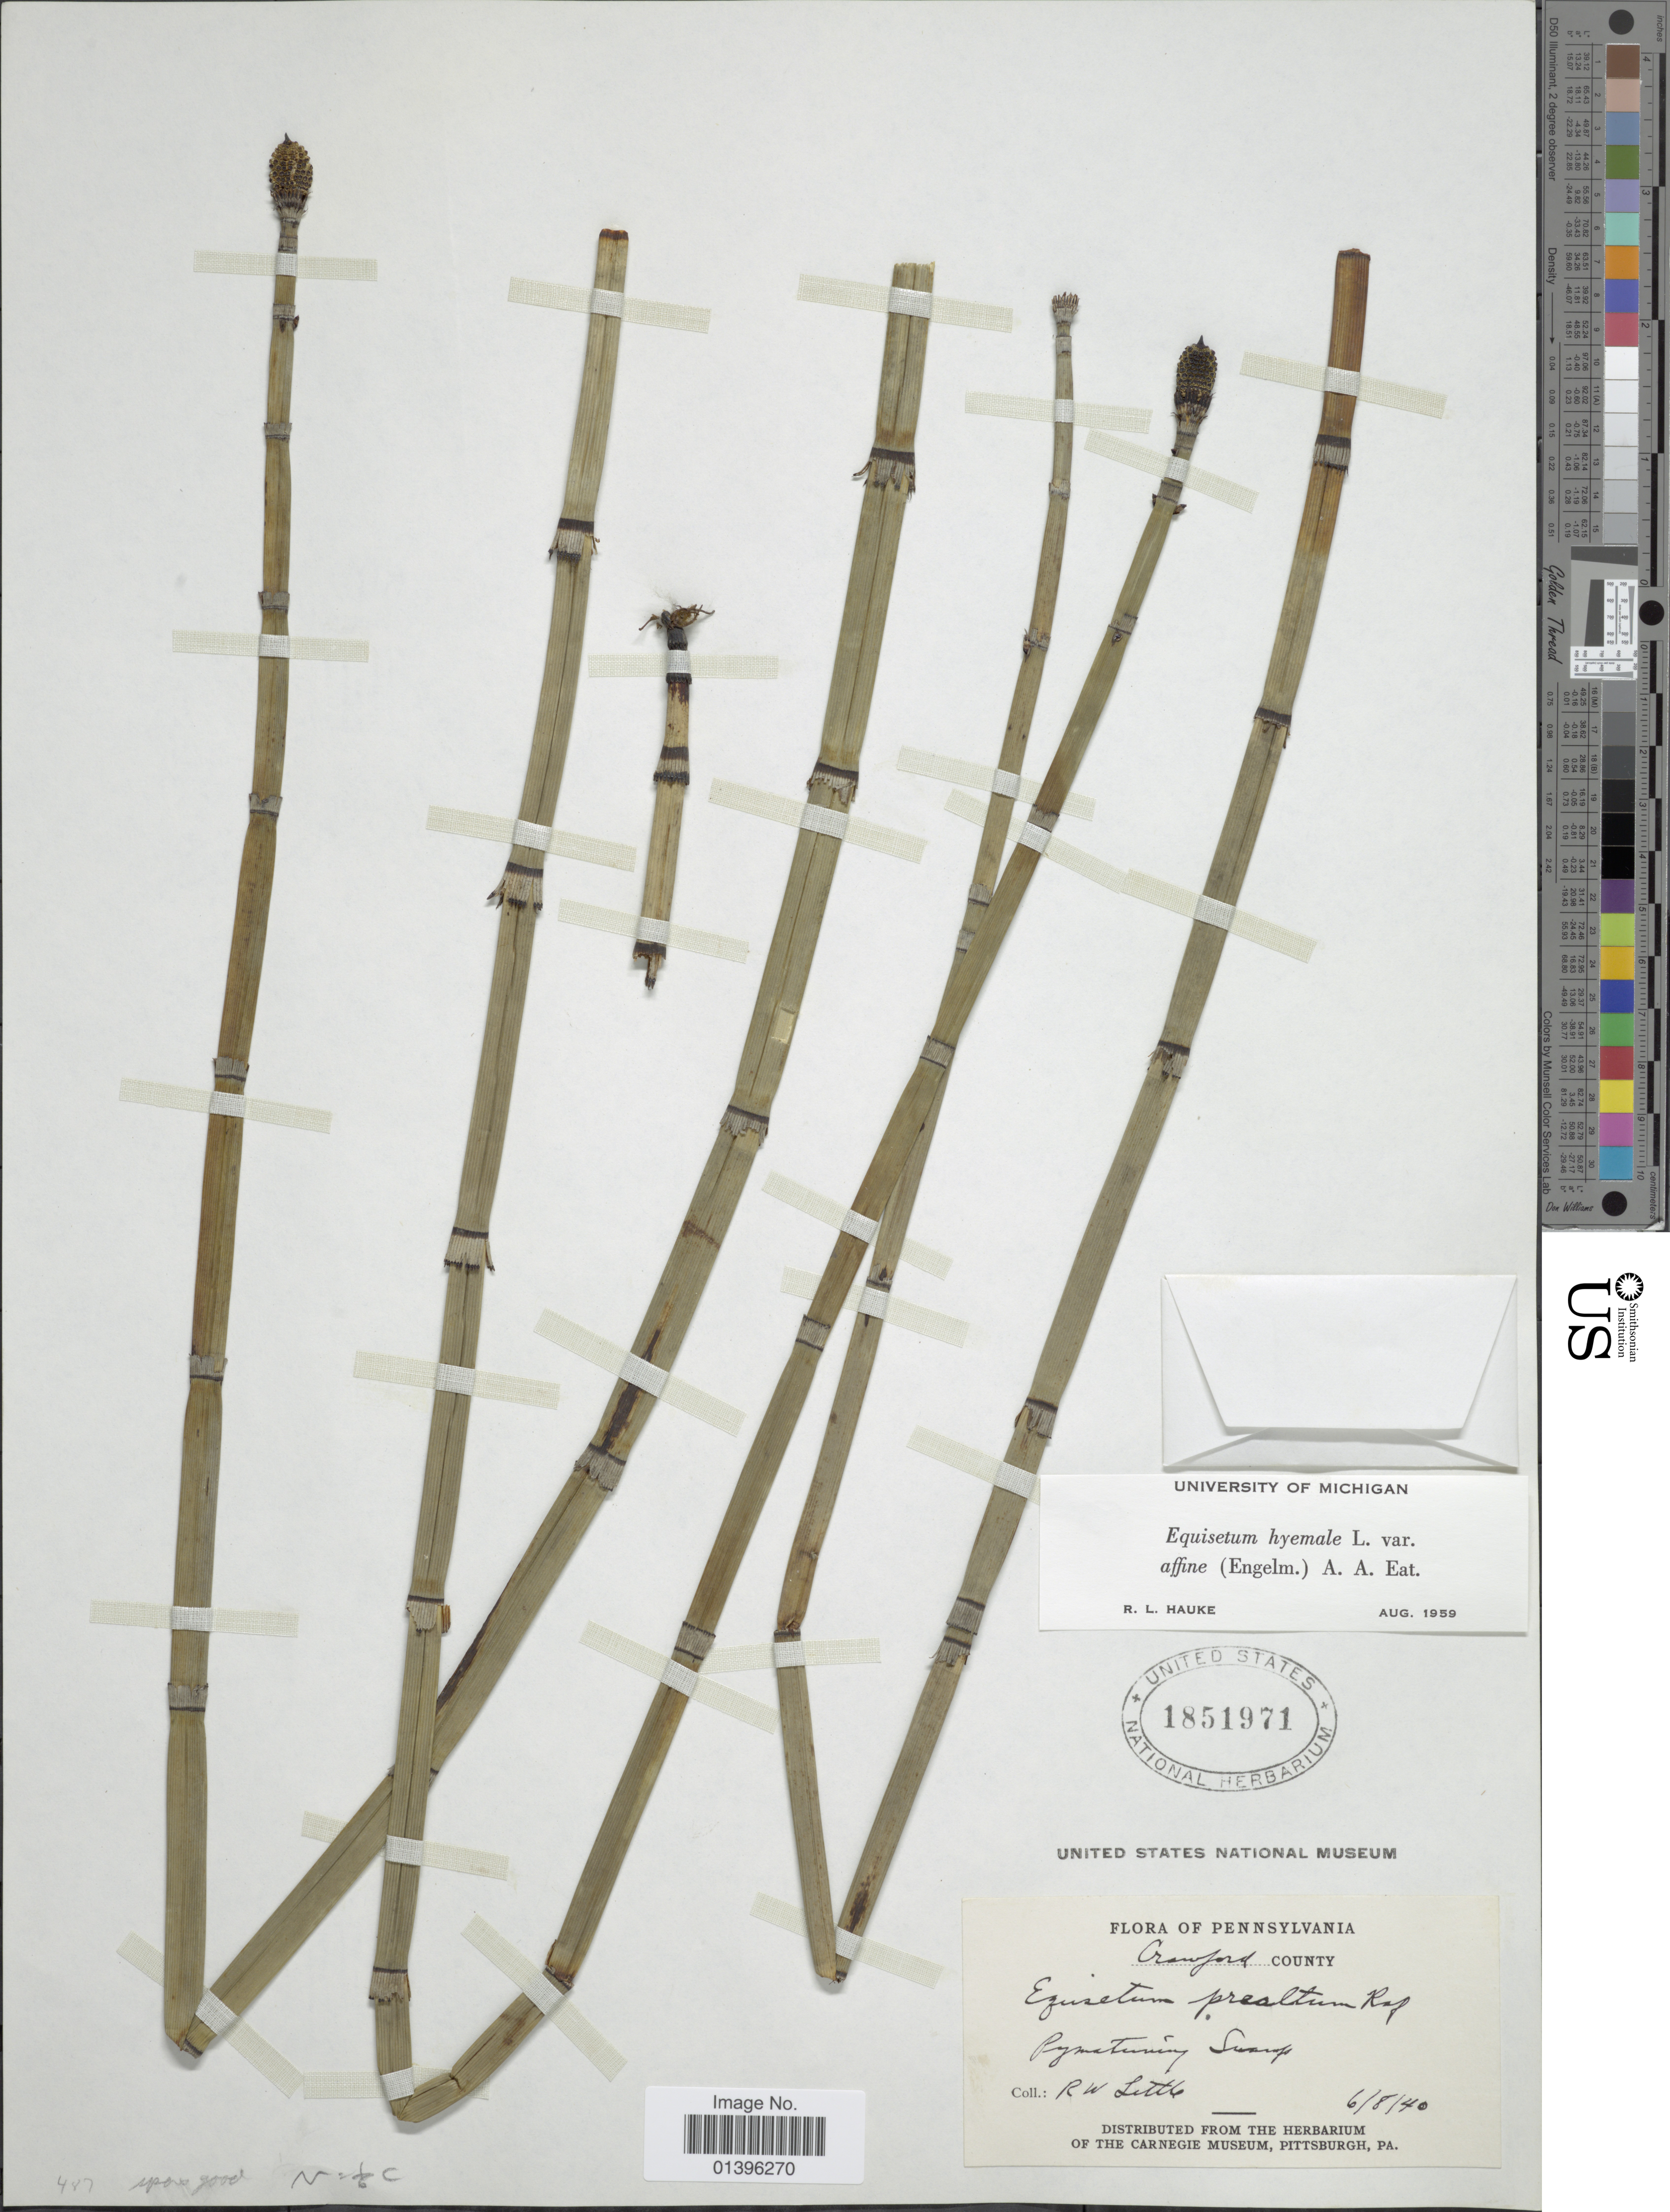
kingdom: Plantae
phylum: Tracheophyta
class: Polypodiopsida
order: Equisetales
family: Equisetaceae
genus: Equisetum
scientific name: Equisetum hyemale var. affine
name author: (Engelm.) A.A. Eaton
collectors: R. Little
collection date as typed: Transcribed d/m/y: 8/6/40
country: United States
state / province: Pennsylvania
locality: Crawford County. Pymatuning Swamp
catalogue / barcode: US 1851971